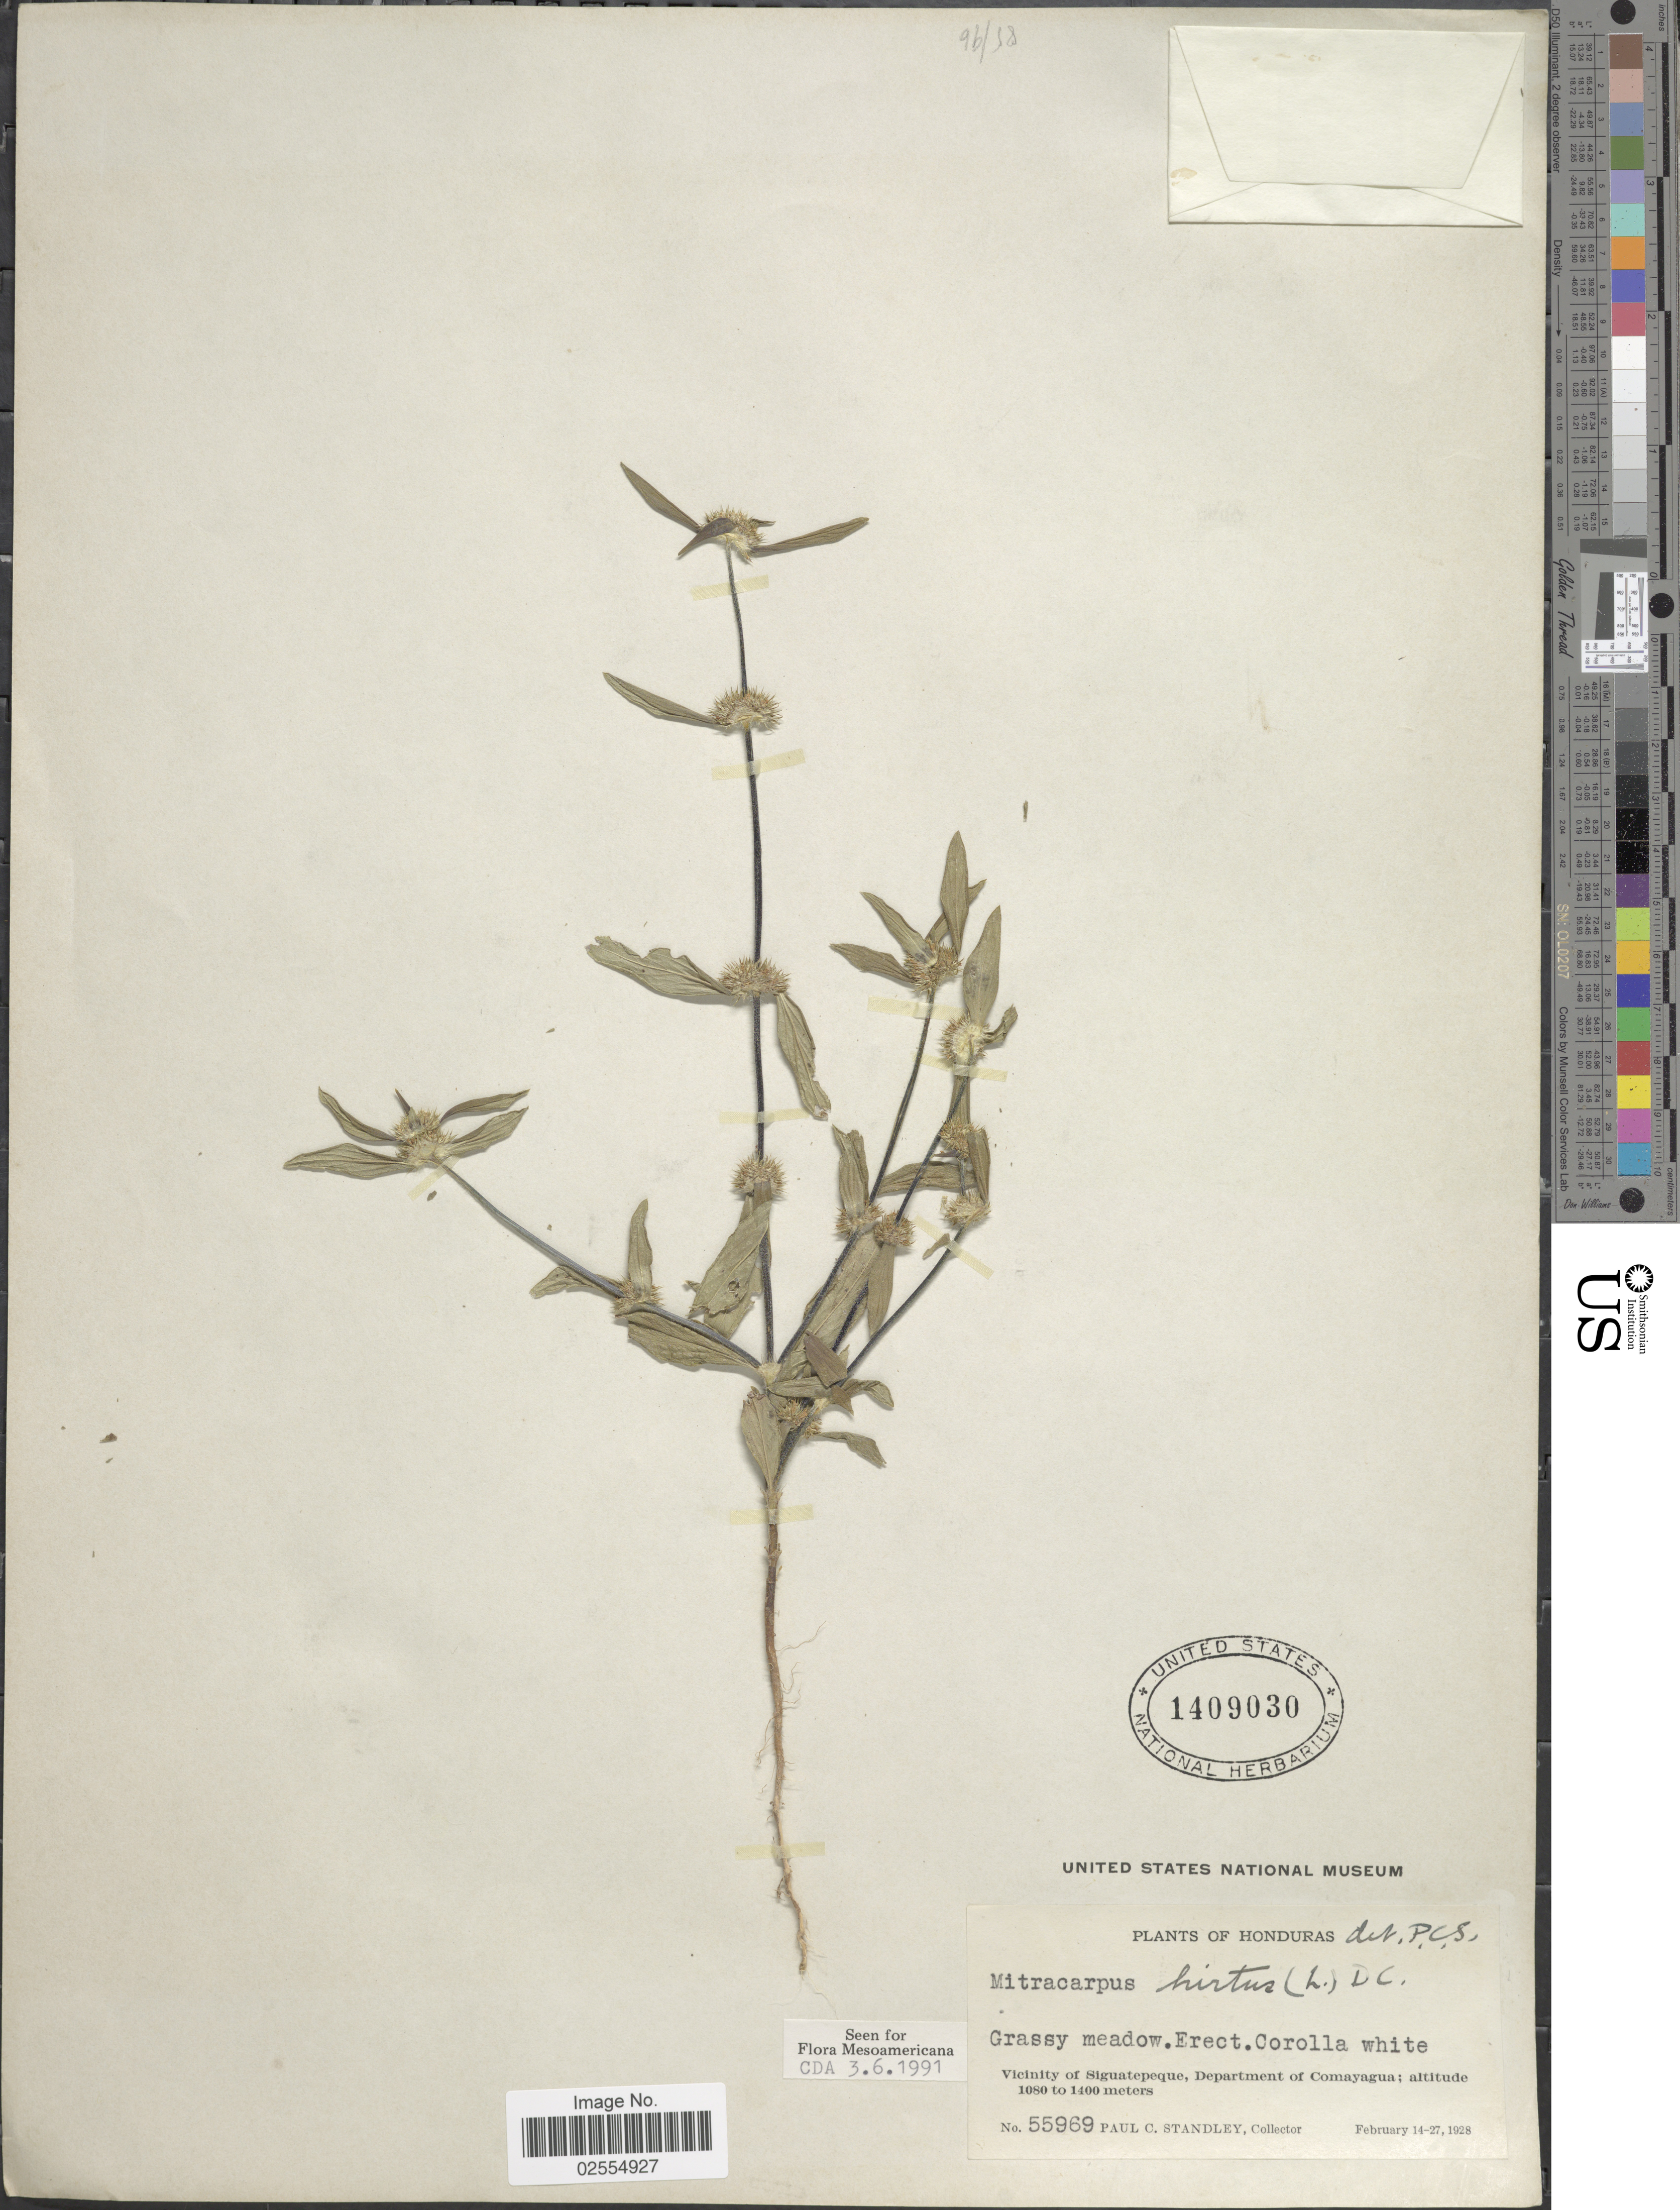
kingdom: Plantae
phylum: Tracheophyta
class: Magnoliopsida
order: Gentianales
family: Rubiaceae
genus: Mitracarpus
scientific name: Mitracarpus hirtus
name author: (L.) DC.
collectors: P. C. Standley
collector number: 55969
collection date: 1928-02-14/1928-02-27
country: Honduras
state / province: Comayagua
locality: Vicinity of Siguatepeque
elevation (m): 1080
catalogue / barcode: US 1409030